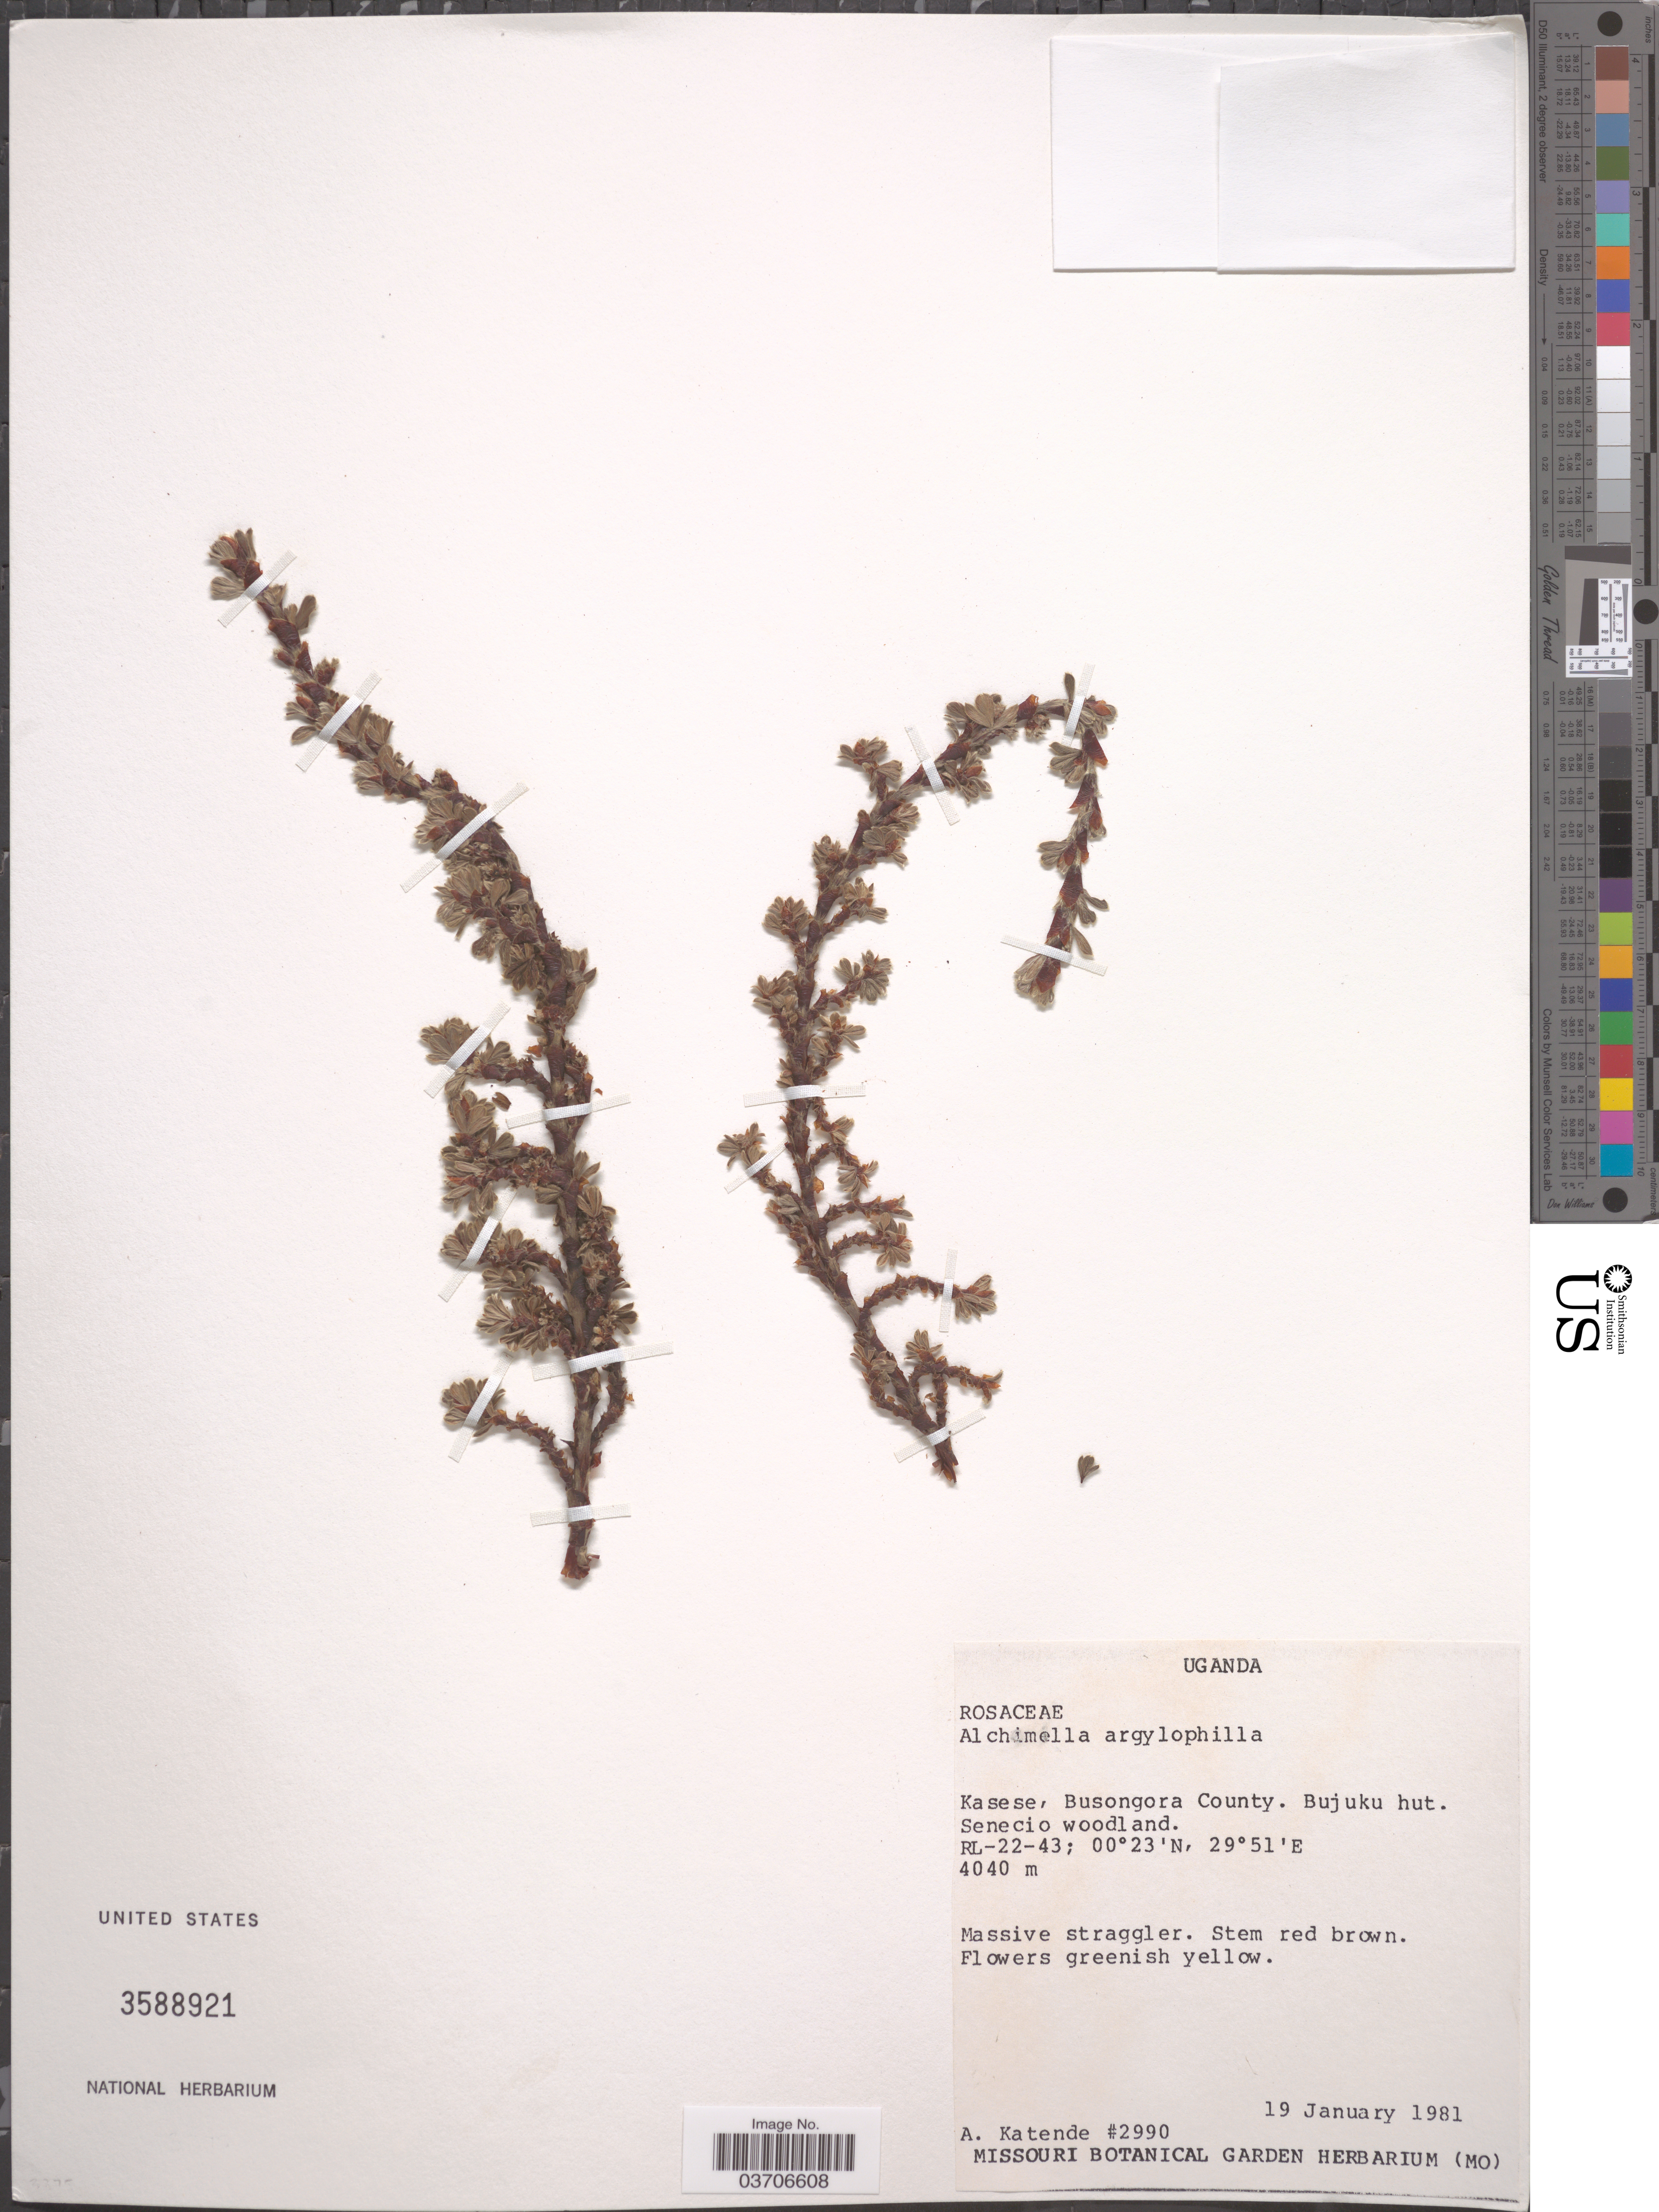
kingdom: Plantae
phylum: Tracheophyta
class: Magnoliopsida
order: Rosales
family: Rosaceae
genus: Alchemilla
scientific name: Alchemilla argyrophylla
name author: Oliv.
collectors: A. Katende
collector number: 2990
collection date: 1981-01-19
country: Uganda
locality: Kasese, Busongora North County. Bujucu hut Senecio woodland. RL-22-43 [unsure placement].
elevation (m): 4040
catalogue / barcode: US 3588921